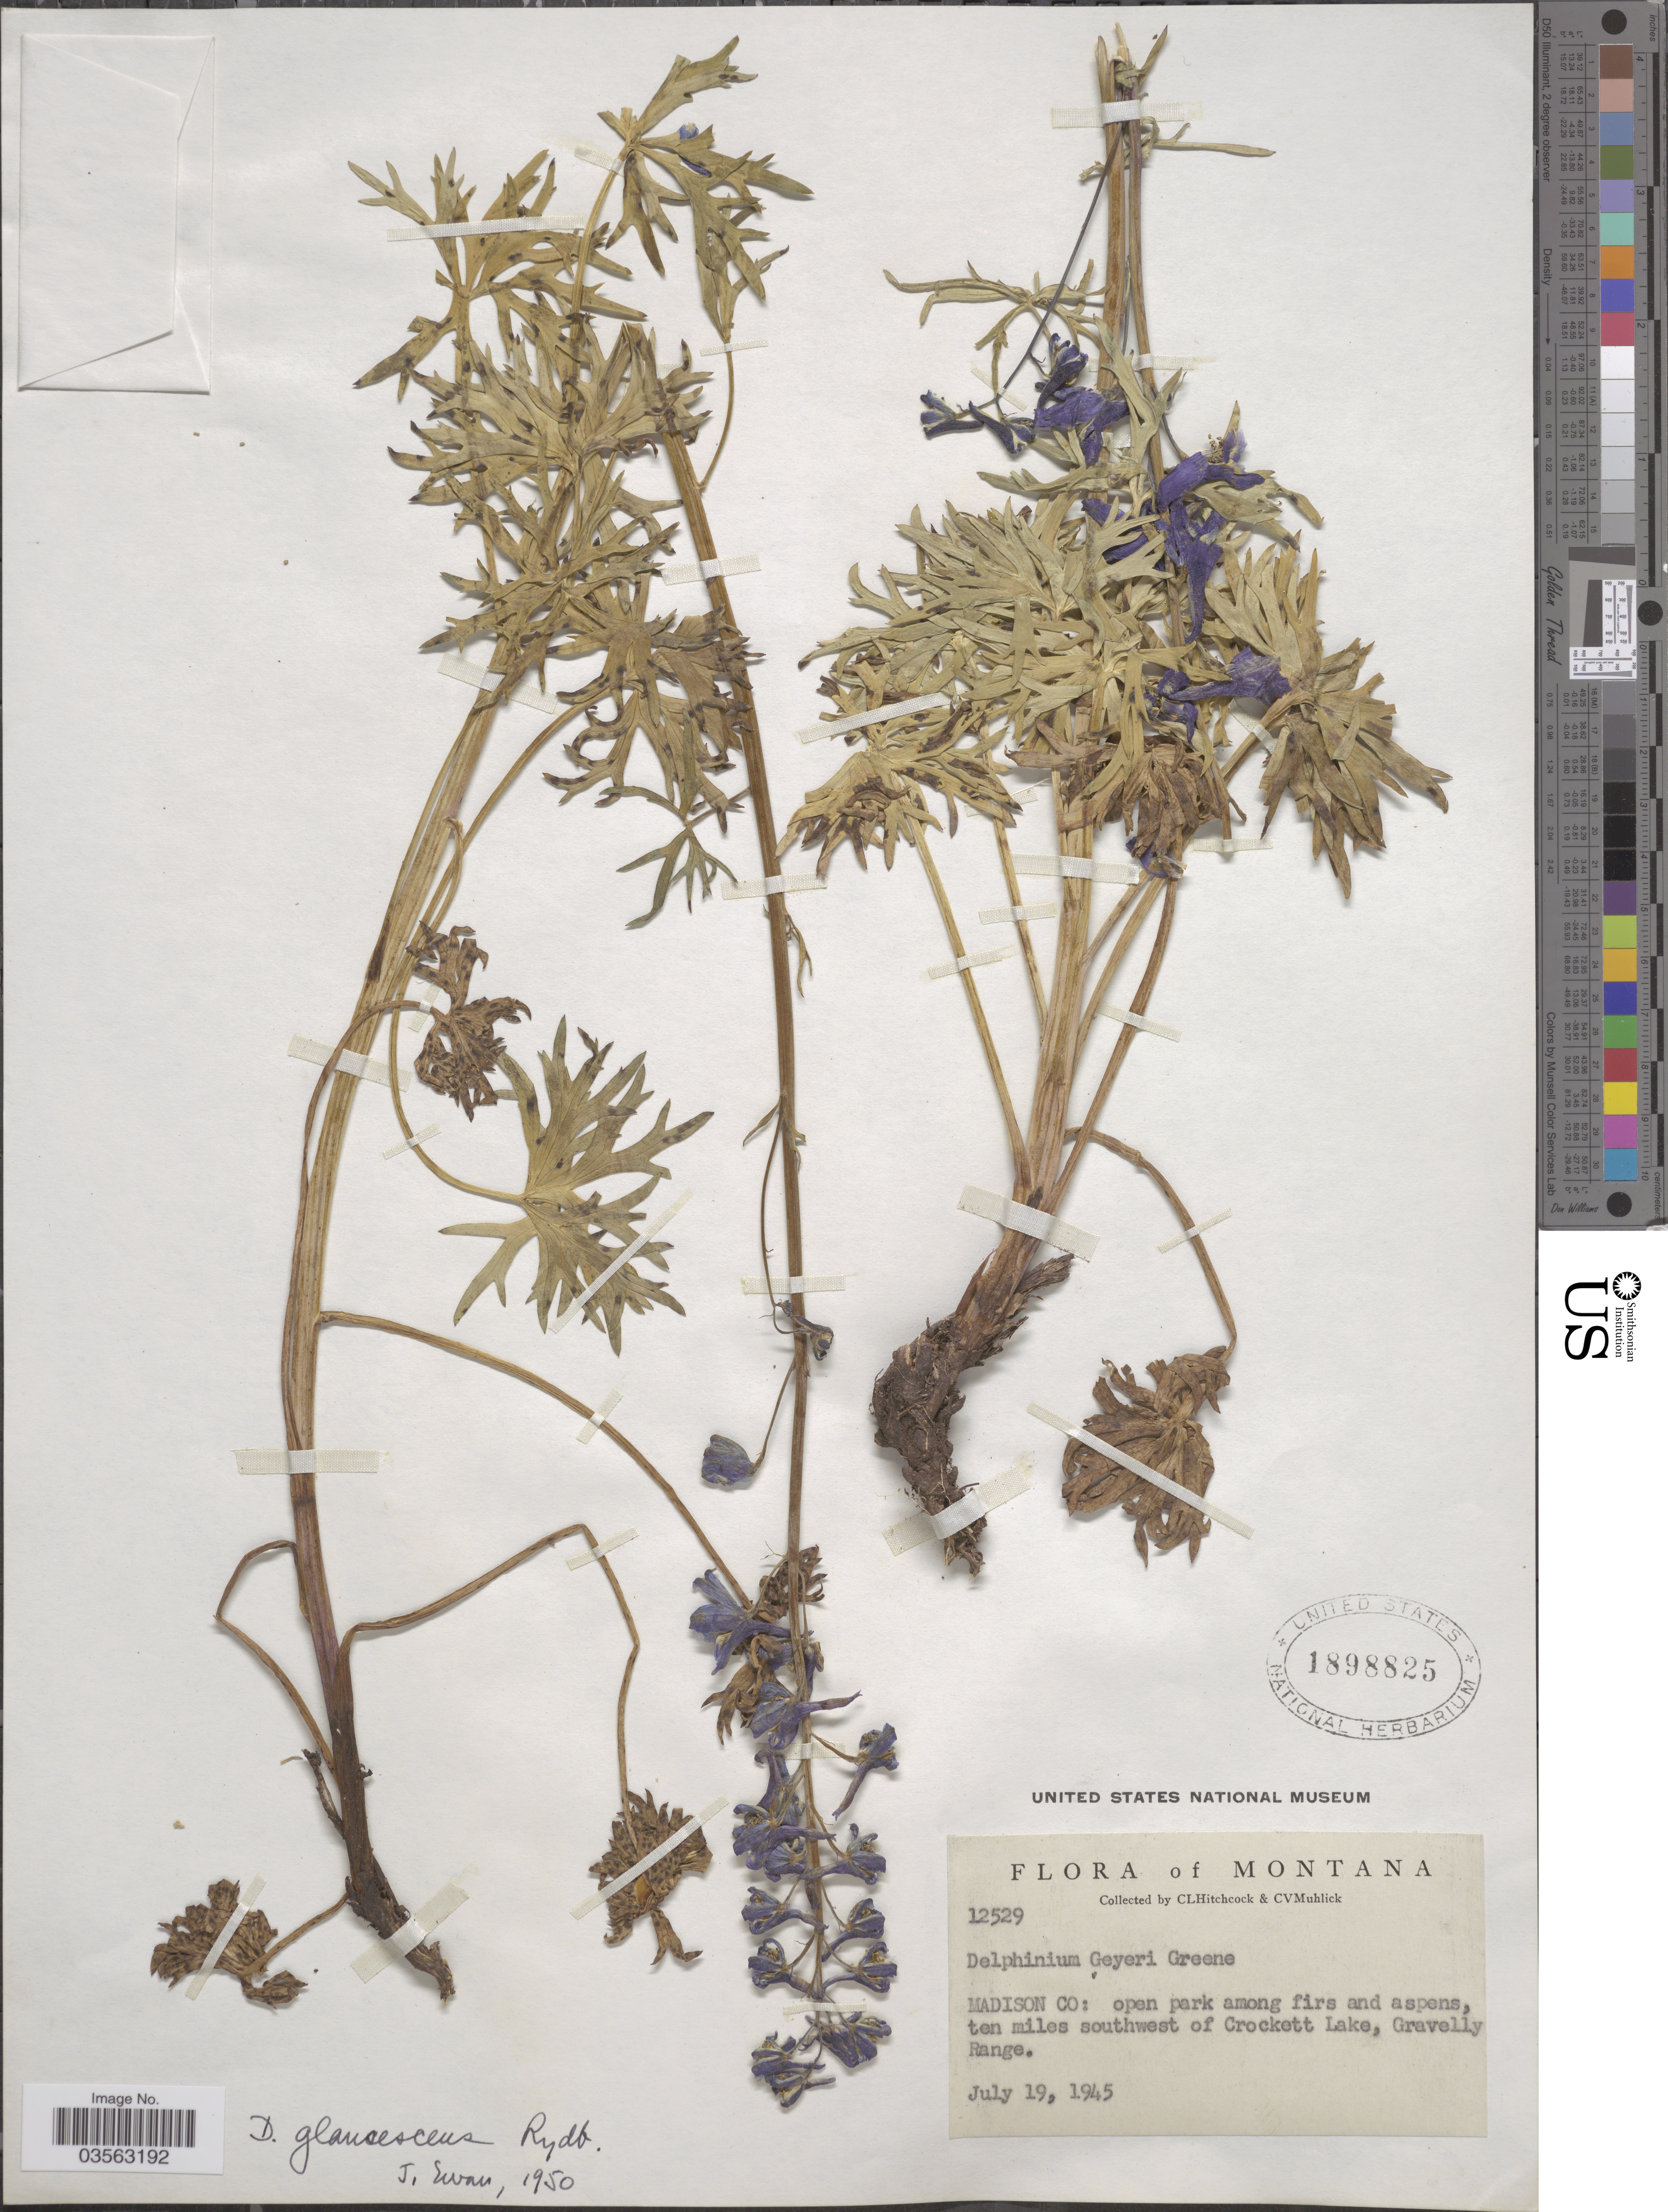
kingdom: Plantae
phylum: Tracheophyta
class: Magnoliopsida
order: Ranunculales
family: Ranunculaceae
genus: Delphinium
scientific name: Delphinium glaucescens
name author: Rydb.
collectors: C. L. Hitchcock & C. V. Muhlick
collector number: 12529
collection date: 1945-07-19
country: United States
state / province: Montana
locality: Madison Co: ten miles southwest of Crockett Lake, Gravelly Range.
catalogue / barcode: US 1898825